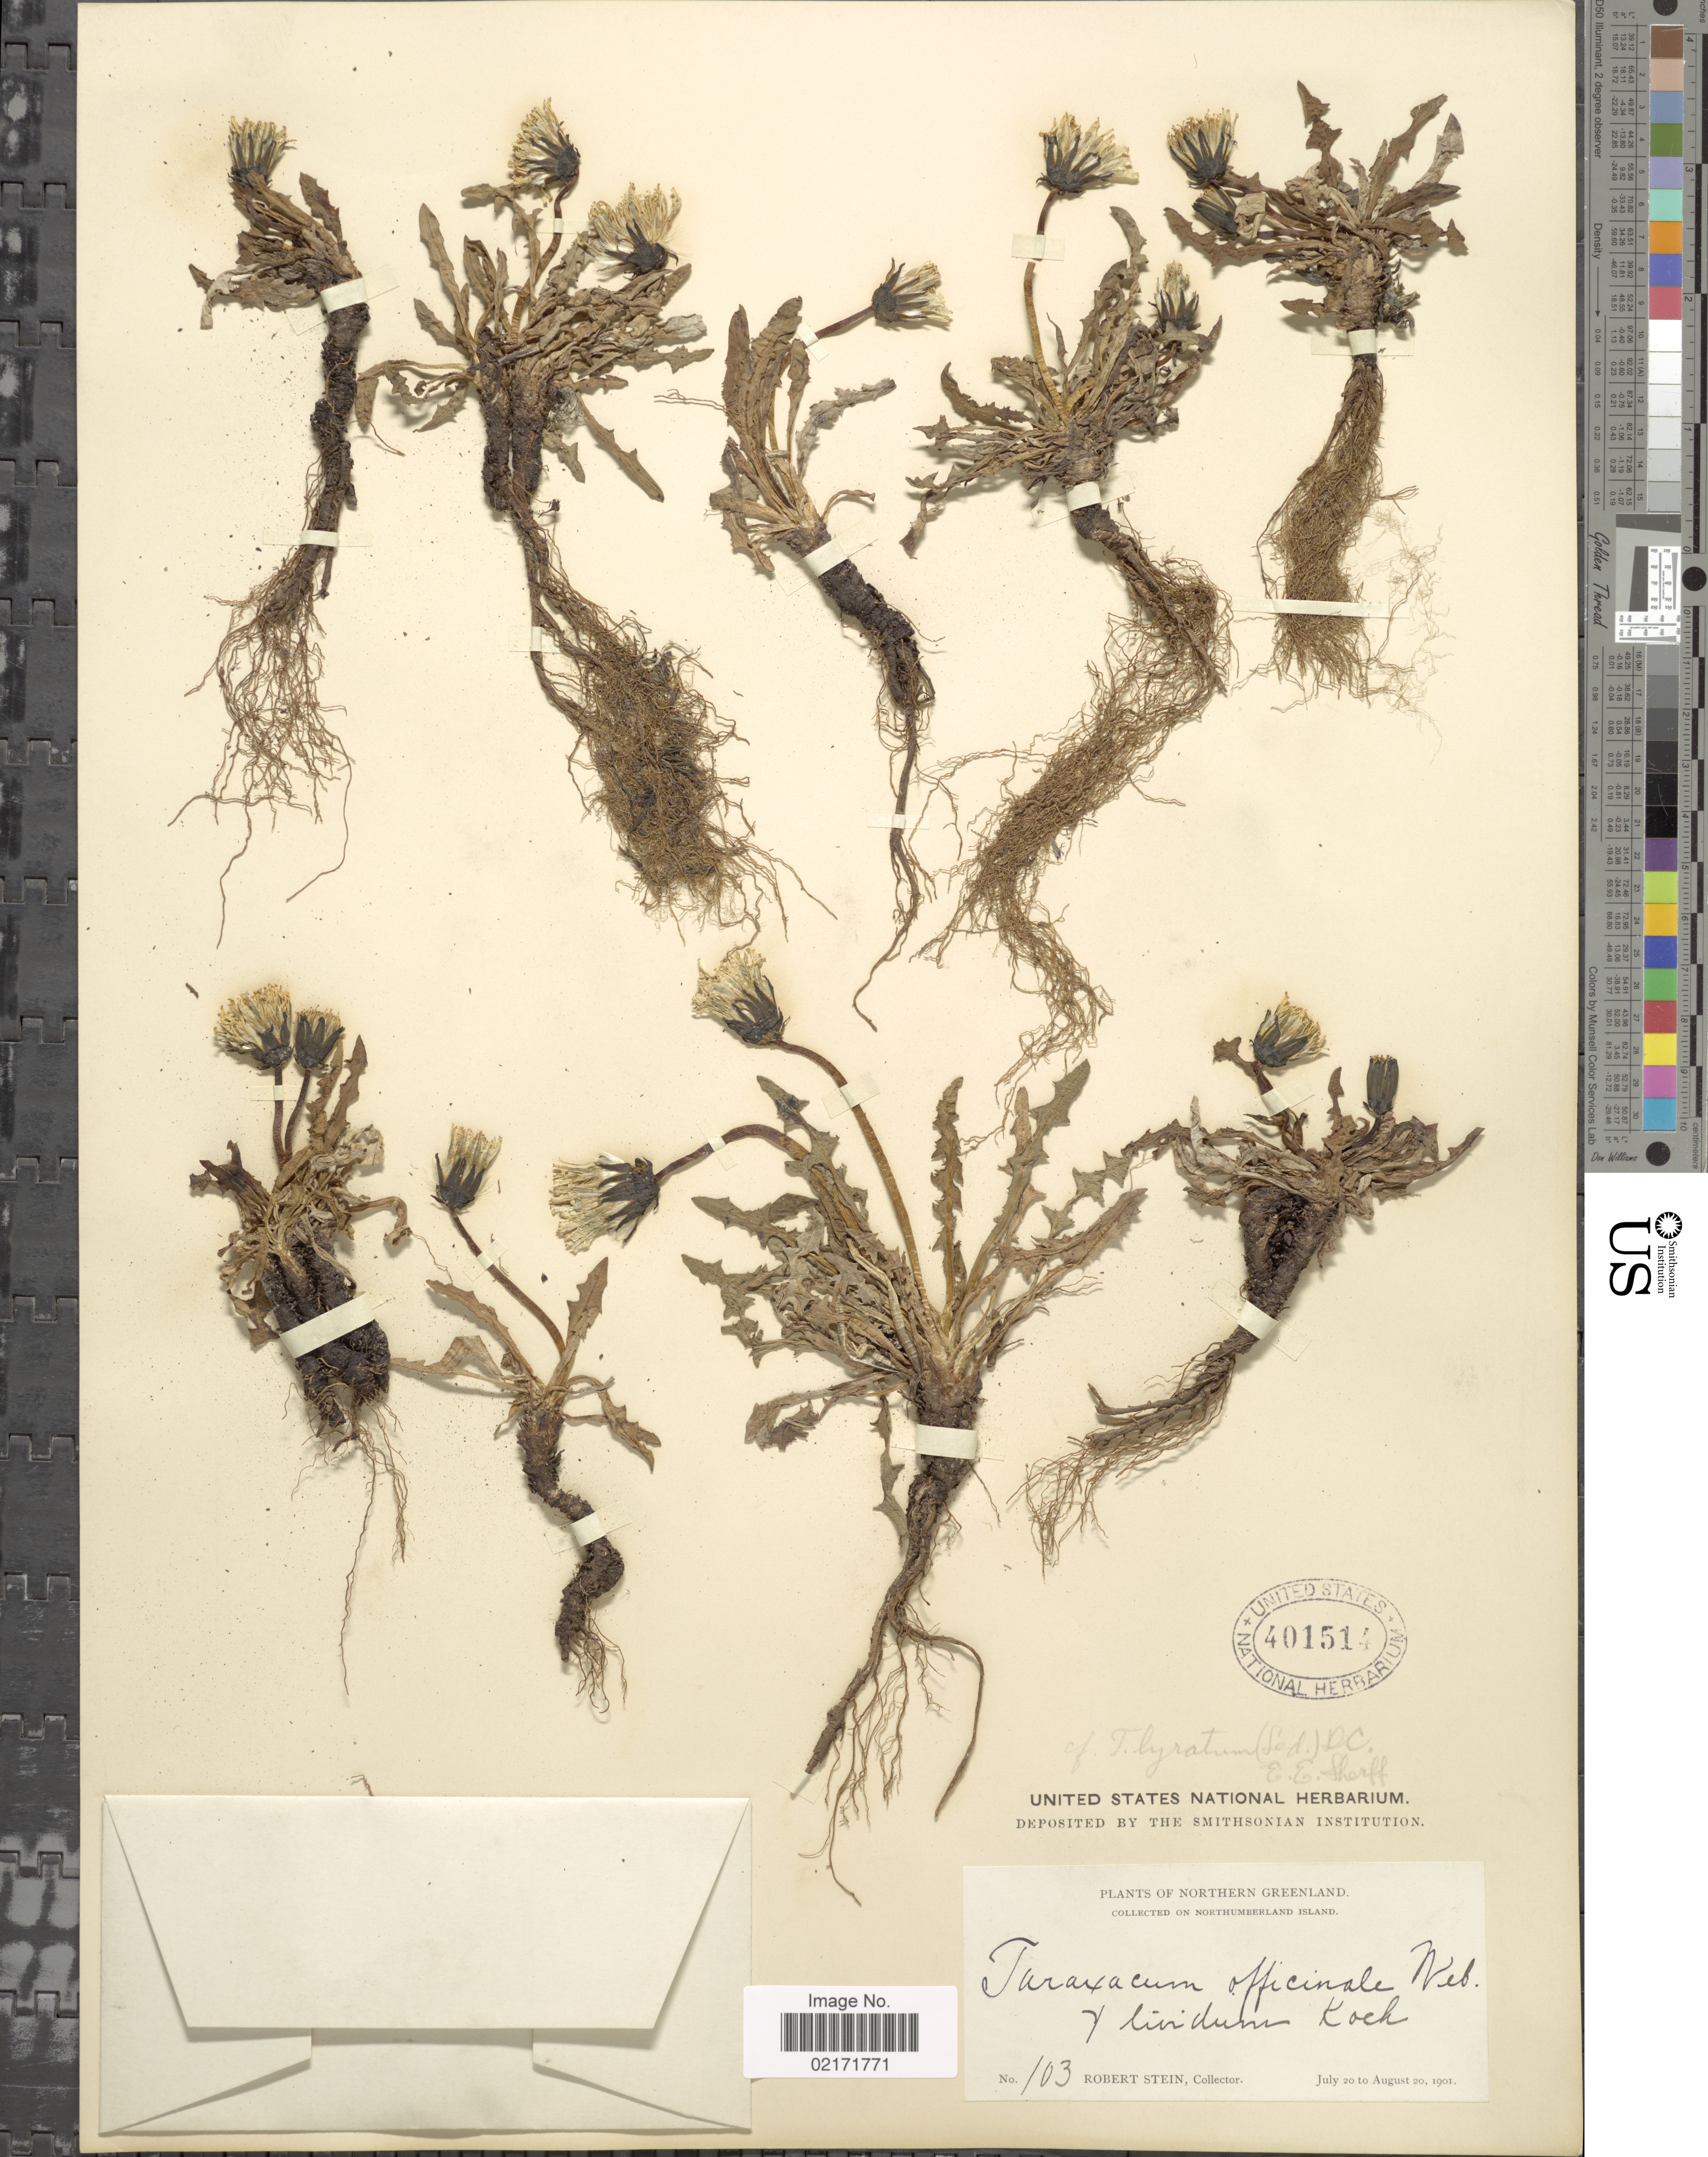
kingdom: Plantae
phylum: Tracheophyta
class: Magnoliopsida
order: Asterales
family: Asteraceae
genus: Taraxacum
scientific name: Taraxacum lyratum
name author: (Ledeb.) DC.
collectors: R. Stein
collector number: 103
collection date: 1901-07-20/1901-08-20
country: Greenland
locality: Northern Greenland. On Northumberland Island.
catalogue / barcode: US 401514